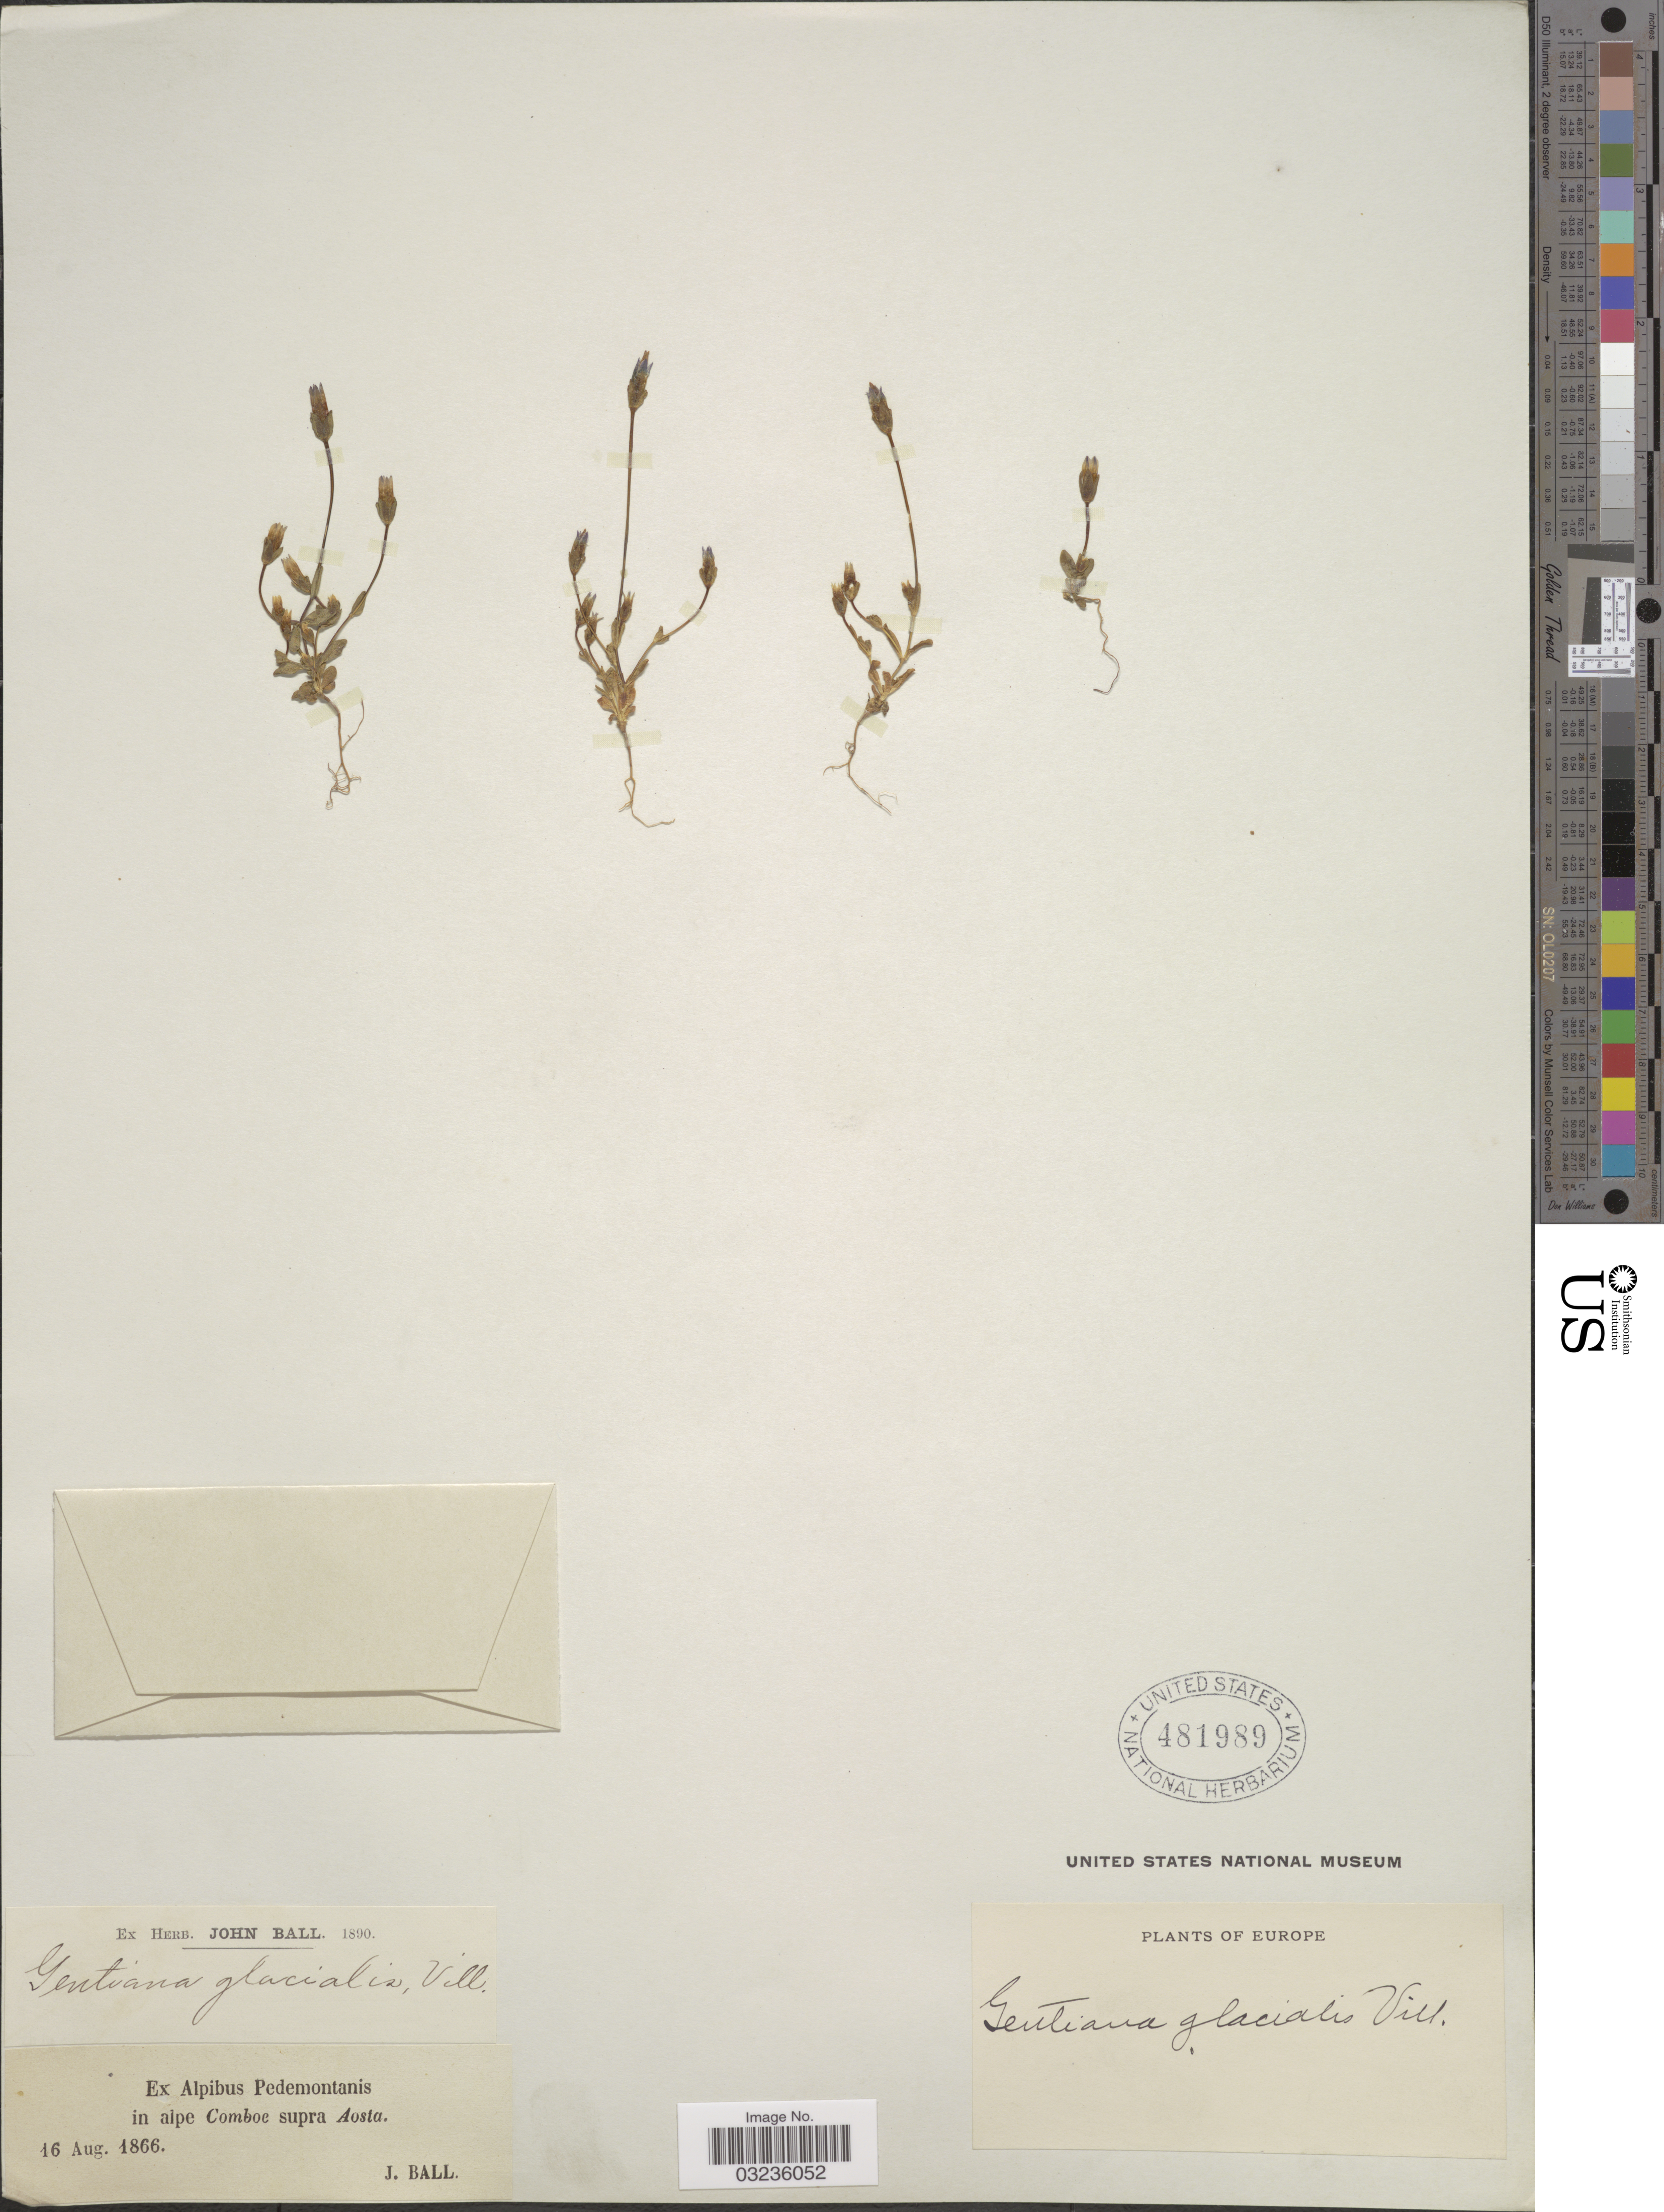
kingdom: Plantae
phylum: Tracheophyta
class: Magnoliopsida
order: Gentianales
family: Gentianaceae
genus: Gentiana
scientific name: Gentiana gracilis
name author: (Kunth) Fabris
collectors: J. Ball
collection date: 1866-08-16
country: Italy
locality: Ex Alpibus Pedemontanis in alpe Comboe supra Aosta. Europe.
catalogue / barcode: US 481989